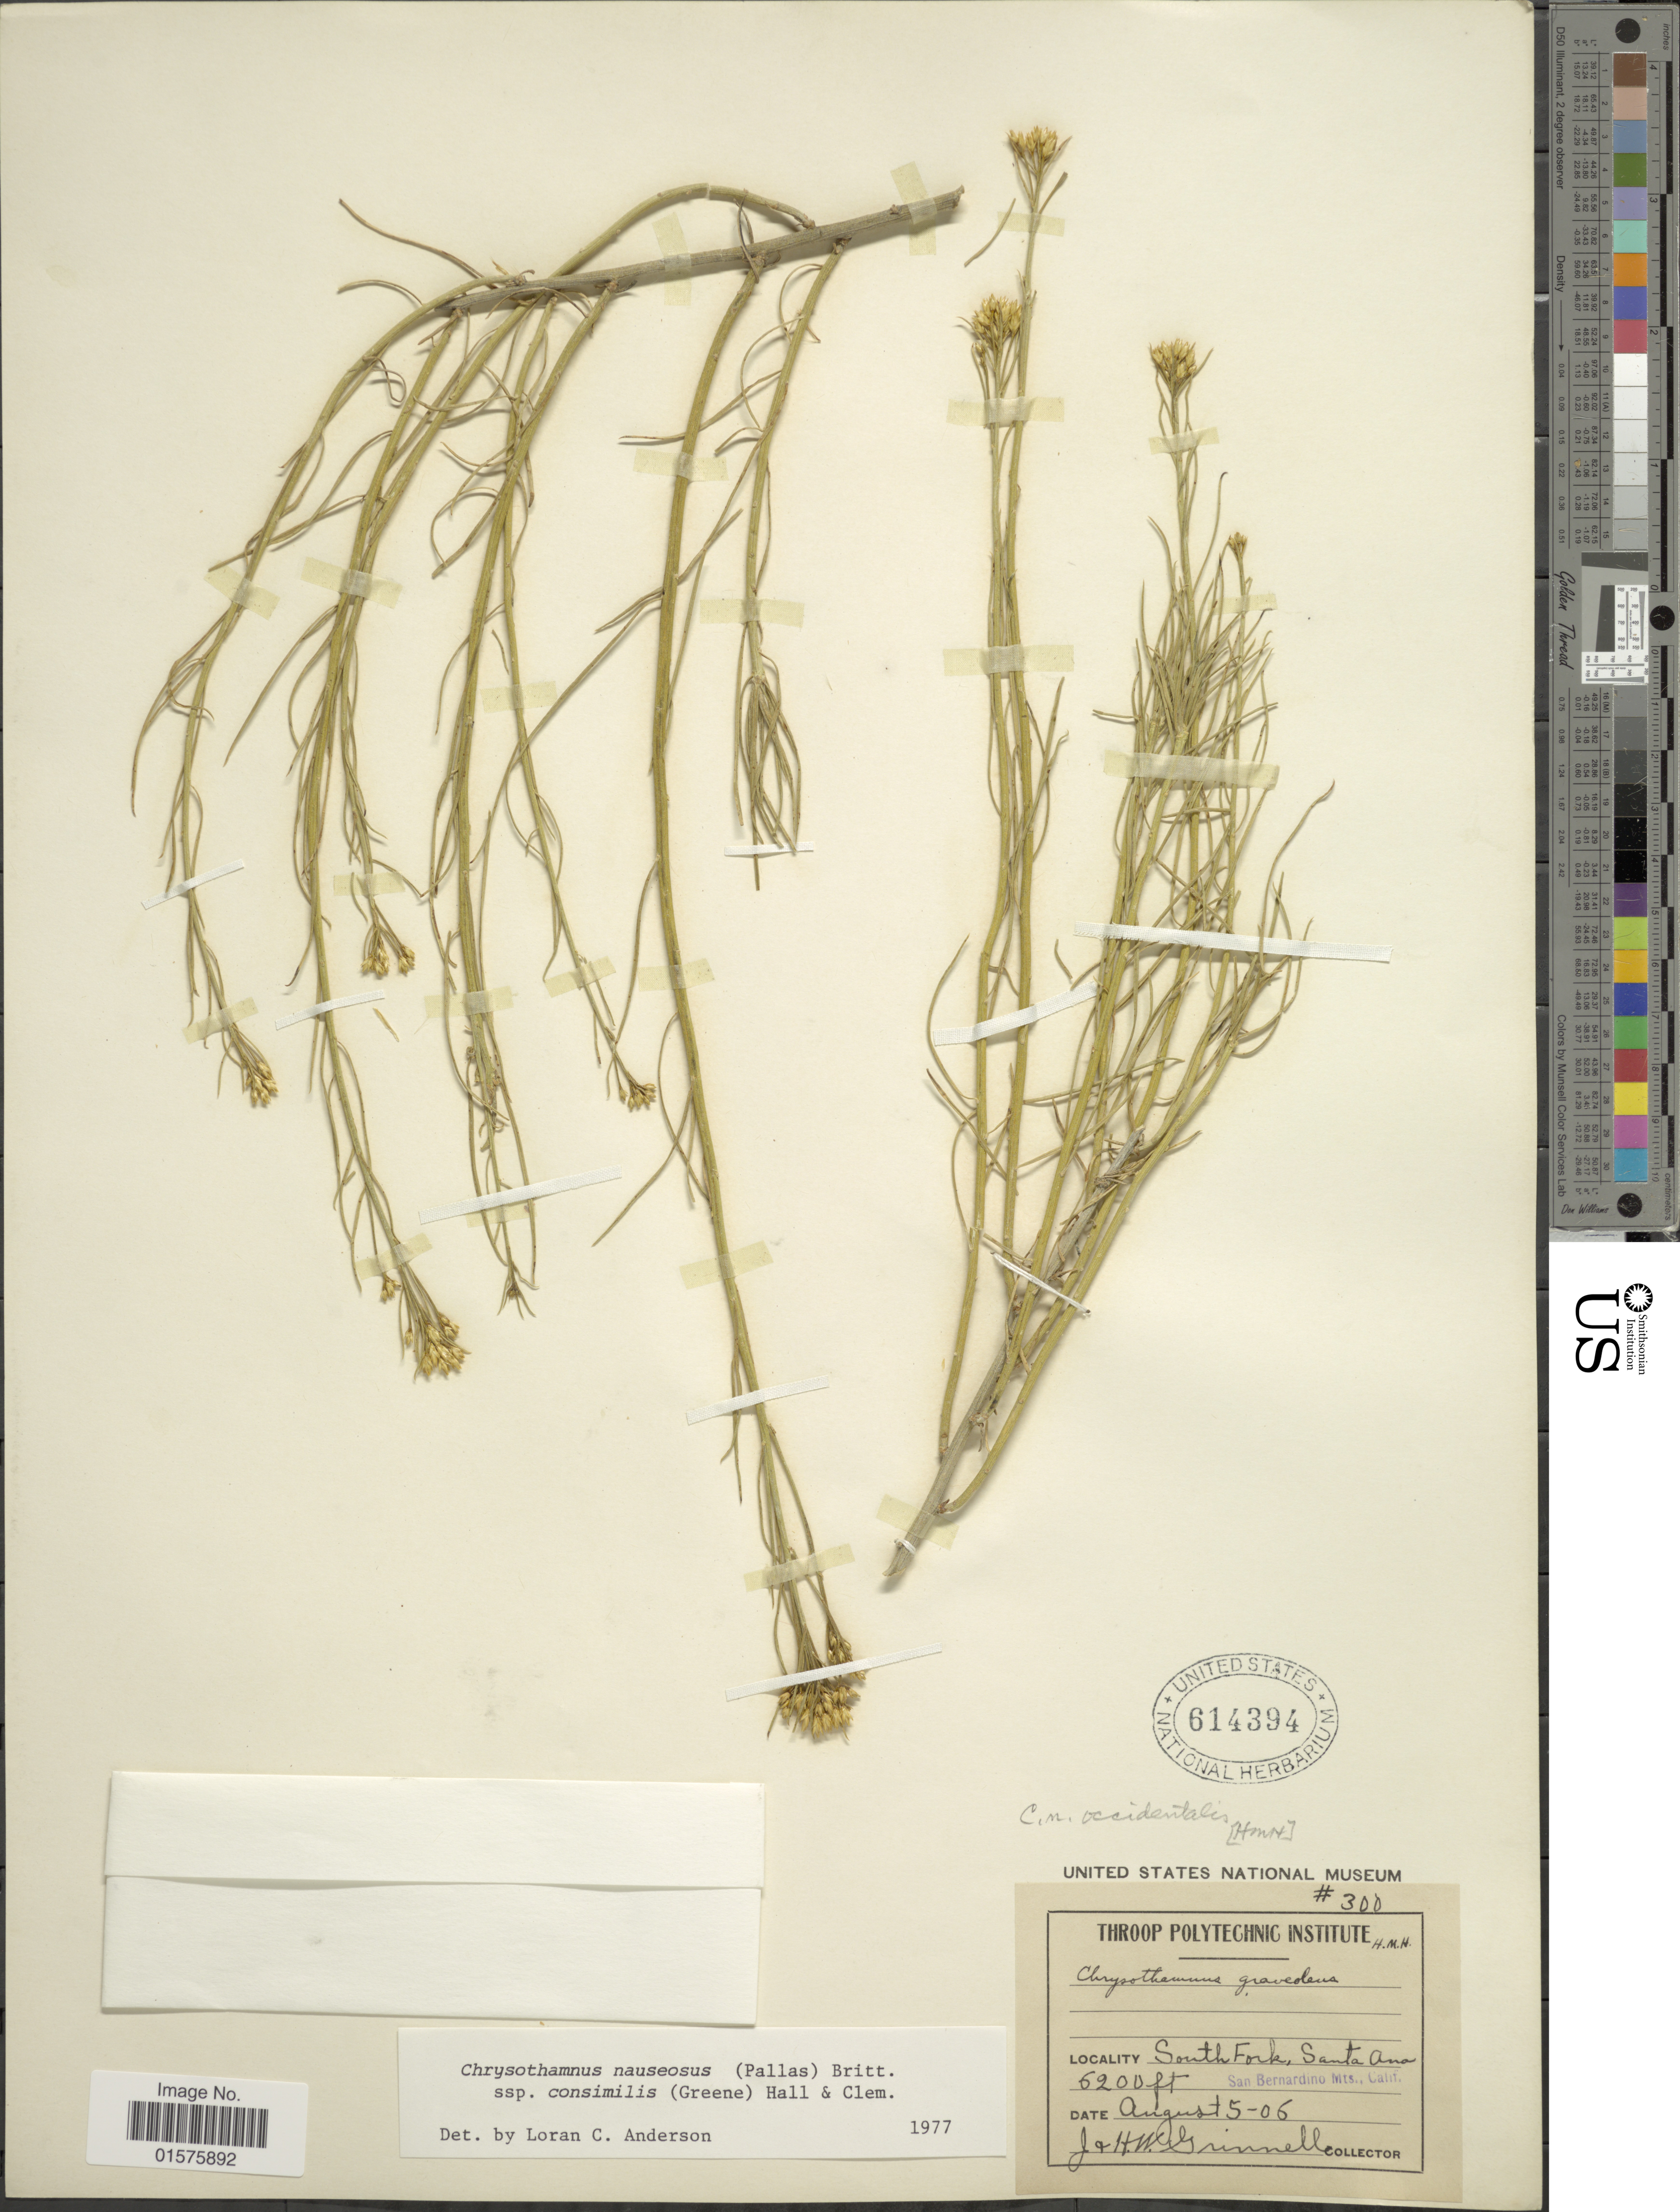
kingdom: Plantae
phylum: Tracheophyta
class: Magnoliopsida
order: Asterales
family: Asteraceae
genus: Ericameria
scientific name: Ericameria nauseosa var. oreophila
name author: (A. Nelson) G.L. Nesom & G.I. Baird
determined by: Urbatsch, Lowell E., Curator (LSU), Louisiana State University (UNITED STATES)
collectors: J. Grinnell & H. Grinnell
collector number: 300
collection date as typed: Transcribed d/m/y: 5/8/6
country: United States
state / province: California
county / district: San Bernardino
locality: South Fork, Santa Ana, San Bernardino Mts.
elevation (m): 1890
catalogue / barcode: US 614394